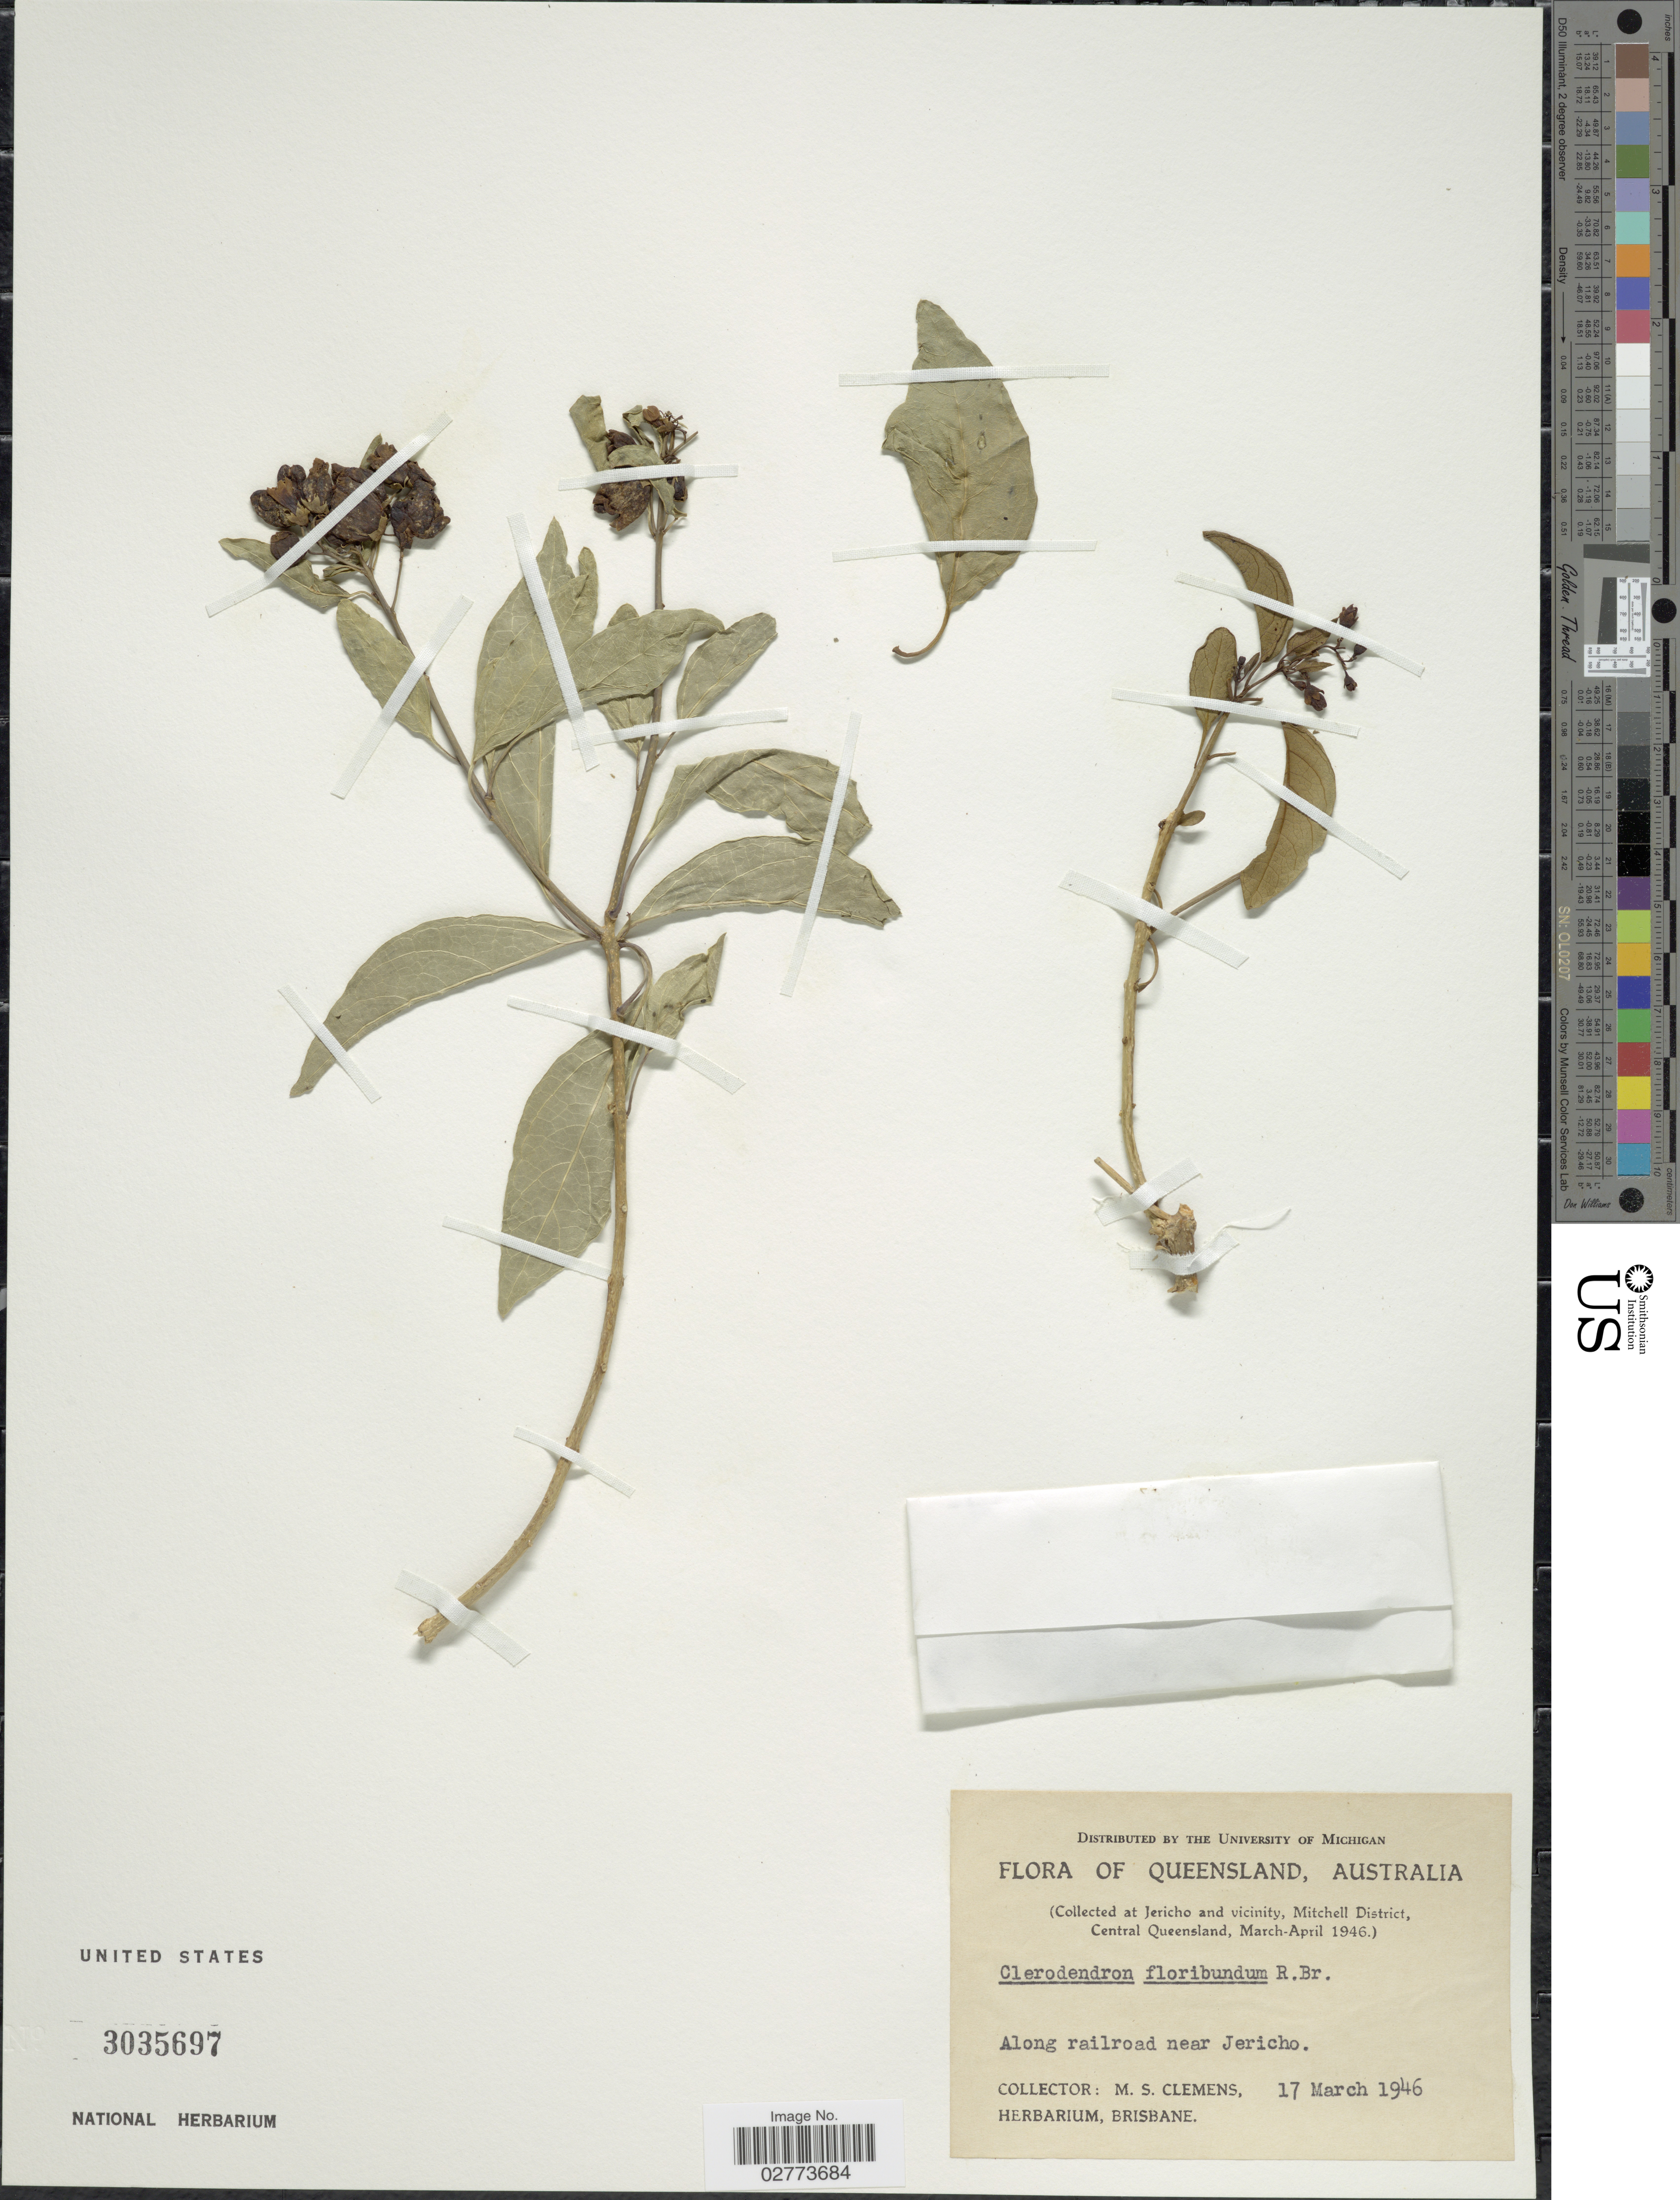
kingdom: Plantae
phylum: Tracheophyta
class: Magnoliopsida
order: Lamiales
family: Lamiaceae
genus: Clerodendrum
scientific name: Clerodendrum floribundum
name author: R. Br.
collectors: M. S. Clemens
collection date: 1946-03-17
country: Australia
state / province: Queensland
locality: Jericho and vicinity, Mitchell District, Central Queensland, along railroad near Jericho.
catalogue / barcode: US 3035697